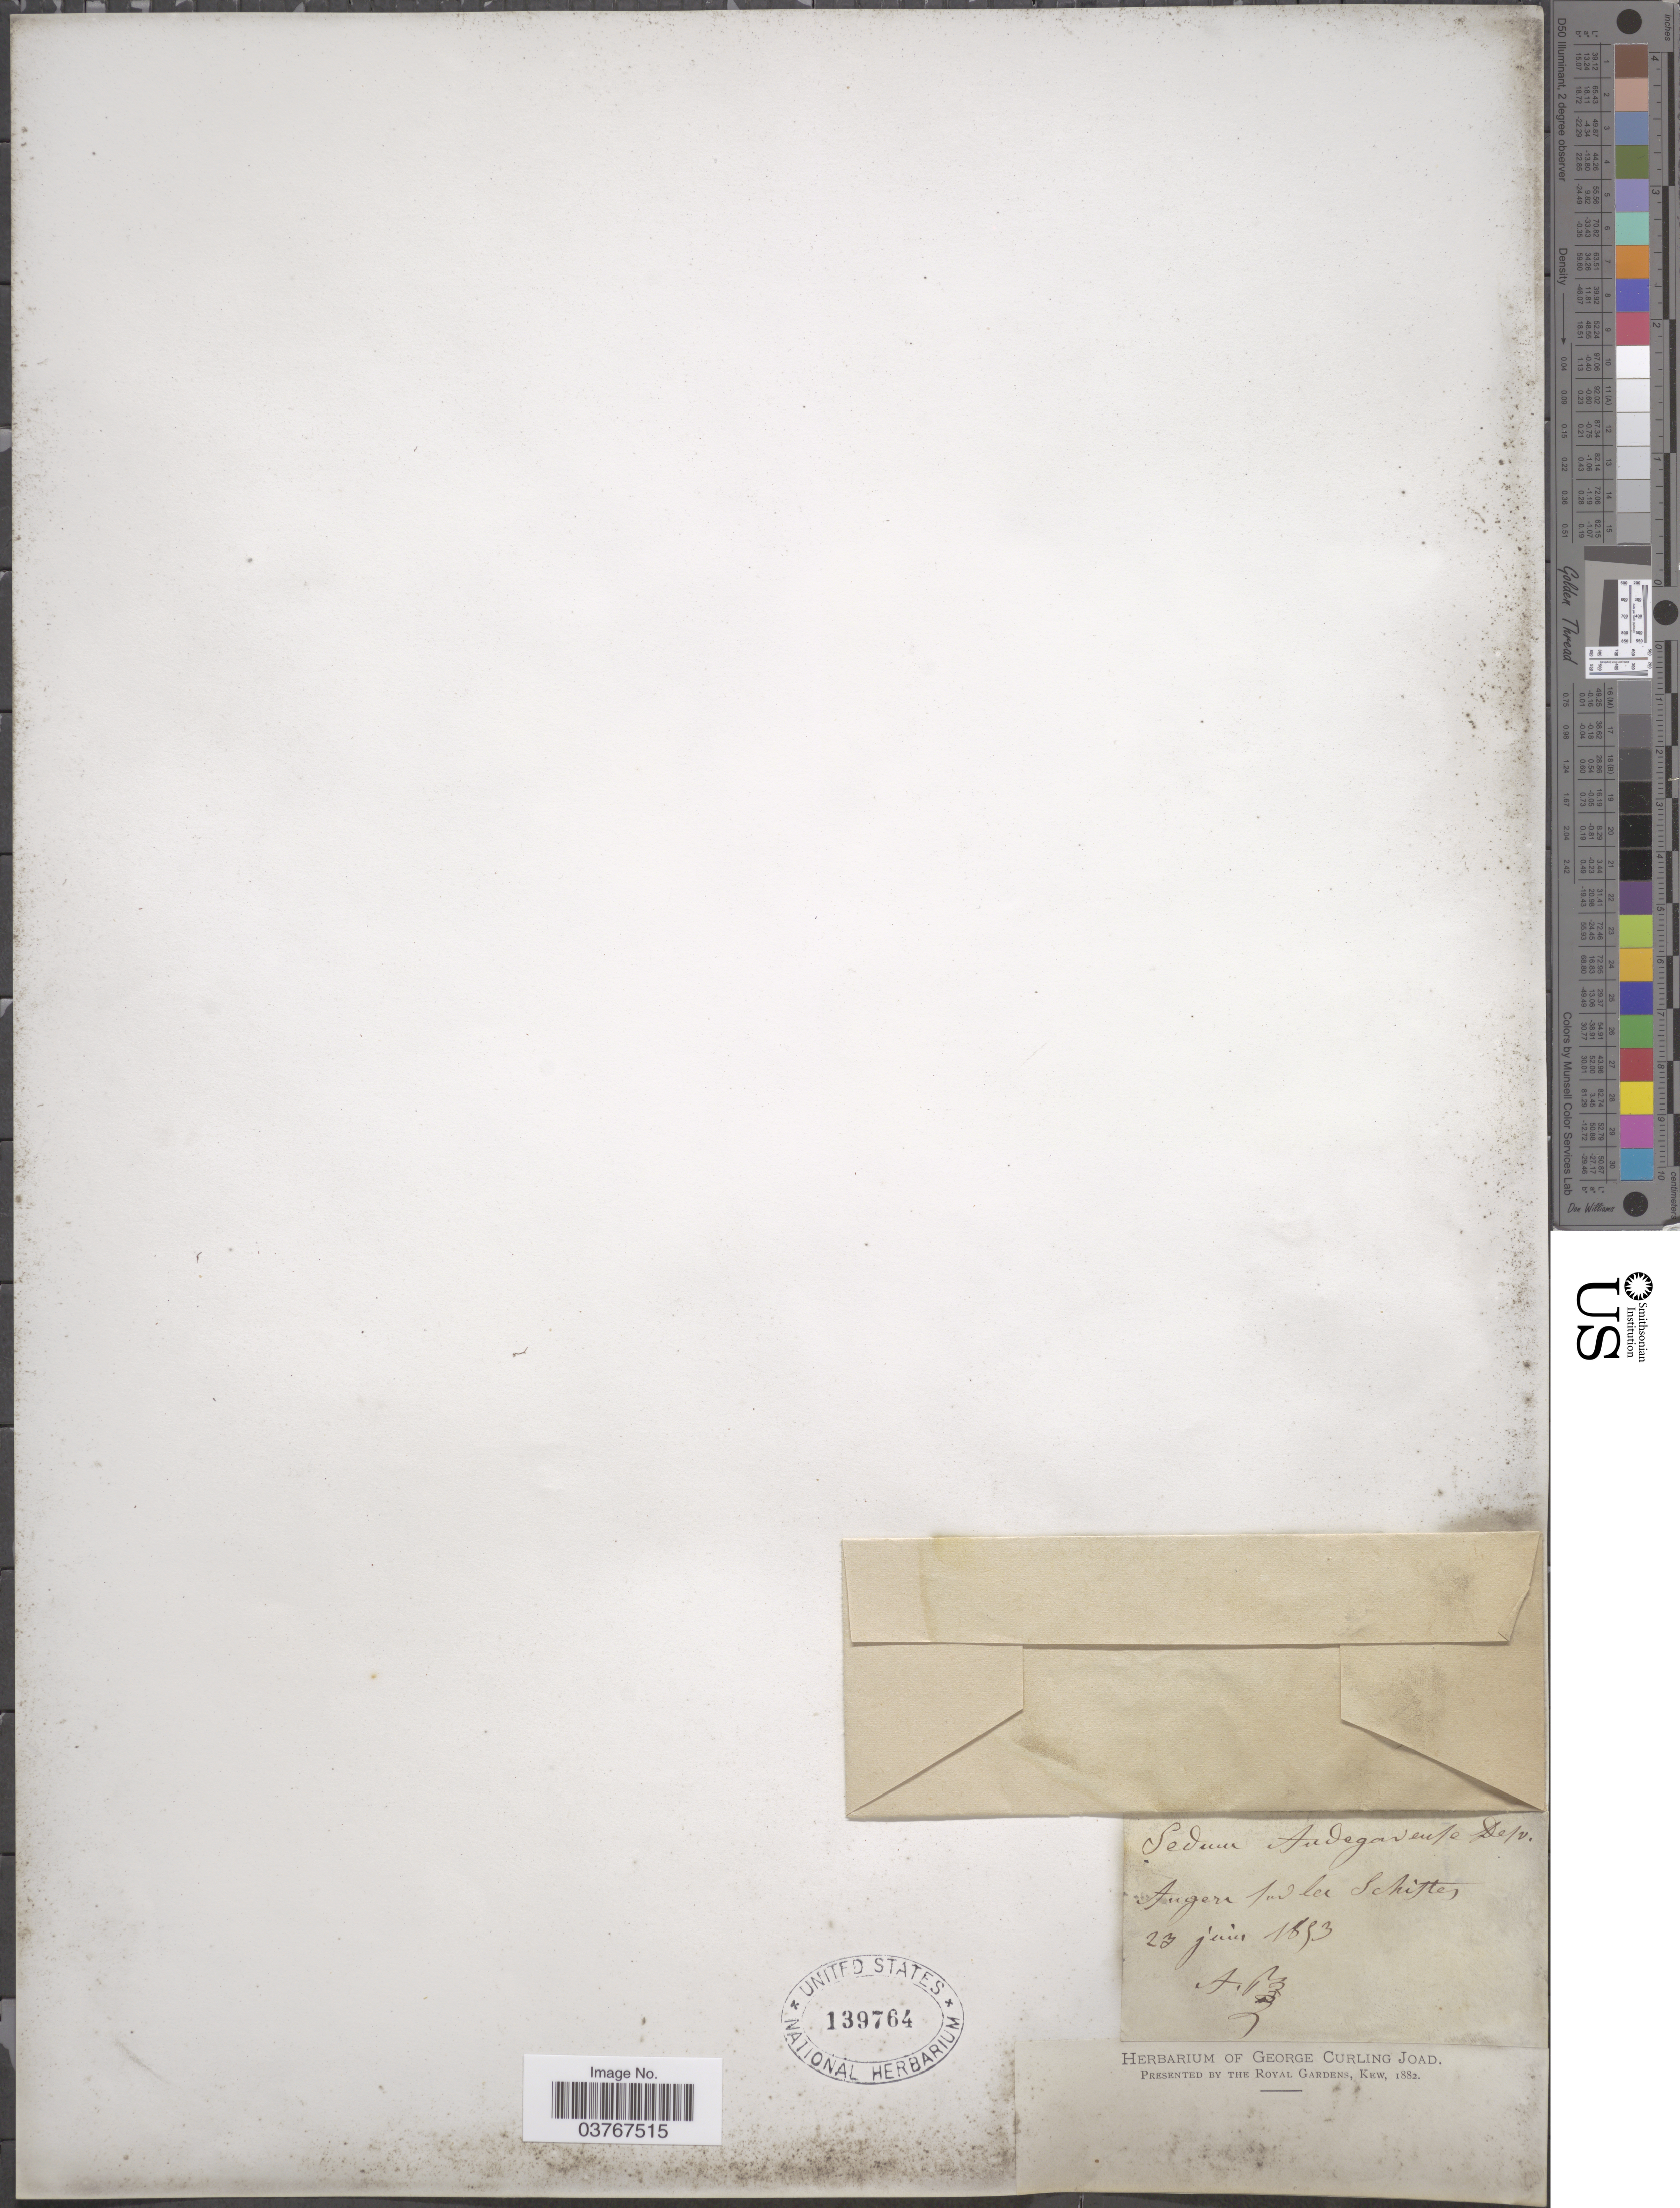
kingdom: Plantae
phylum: Tracheophyta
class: Magnoliopsida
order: Saxifragales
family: Crassulaceae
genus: Sedum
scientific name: Sedum andegavense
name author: (DC.) Desv.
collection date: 1853-06-23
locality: Augeri [interpreted] tav [interpreted] lei Schittes.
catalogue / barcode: US 139764